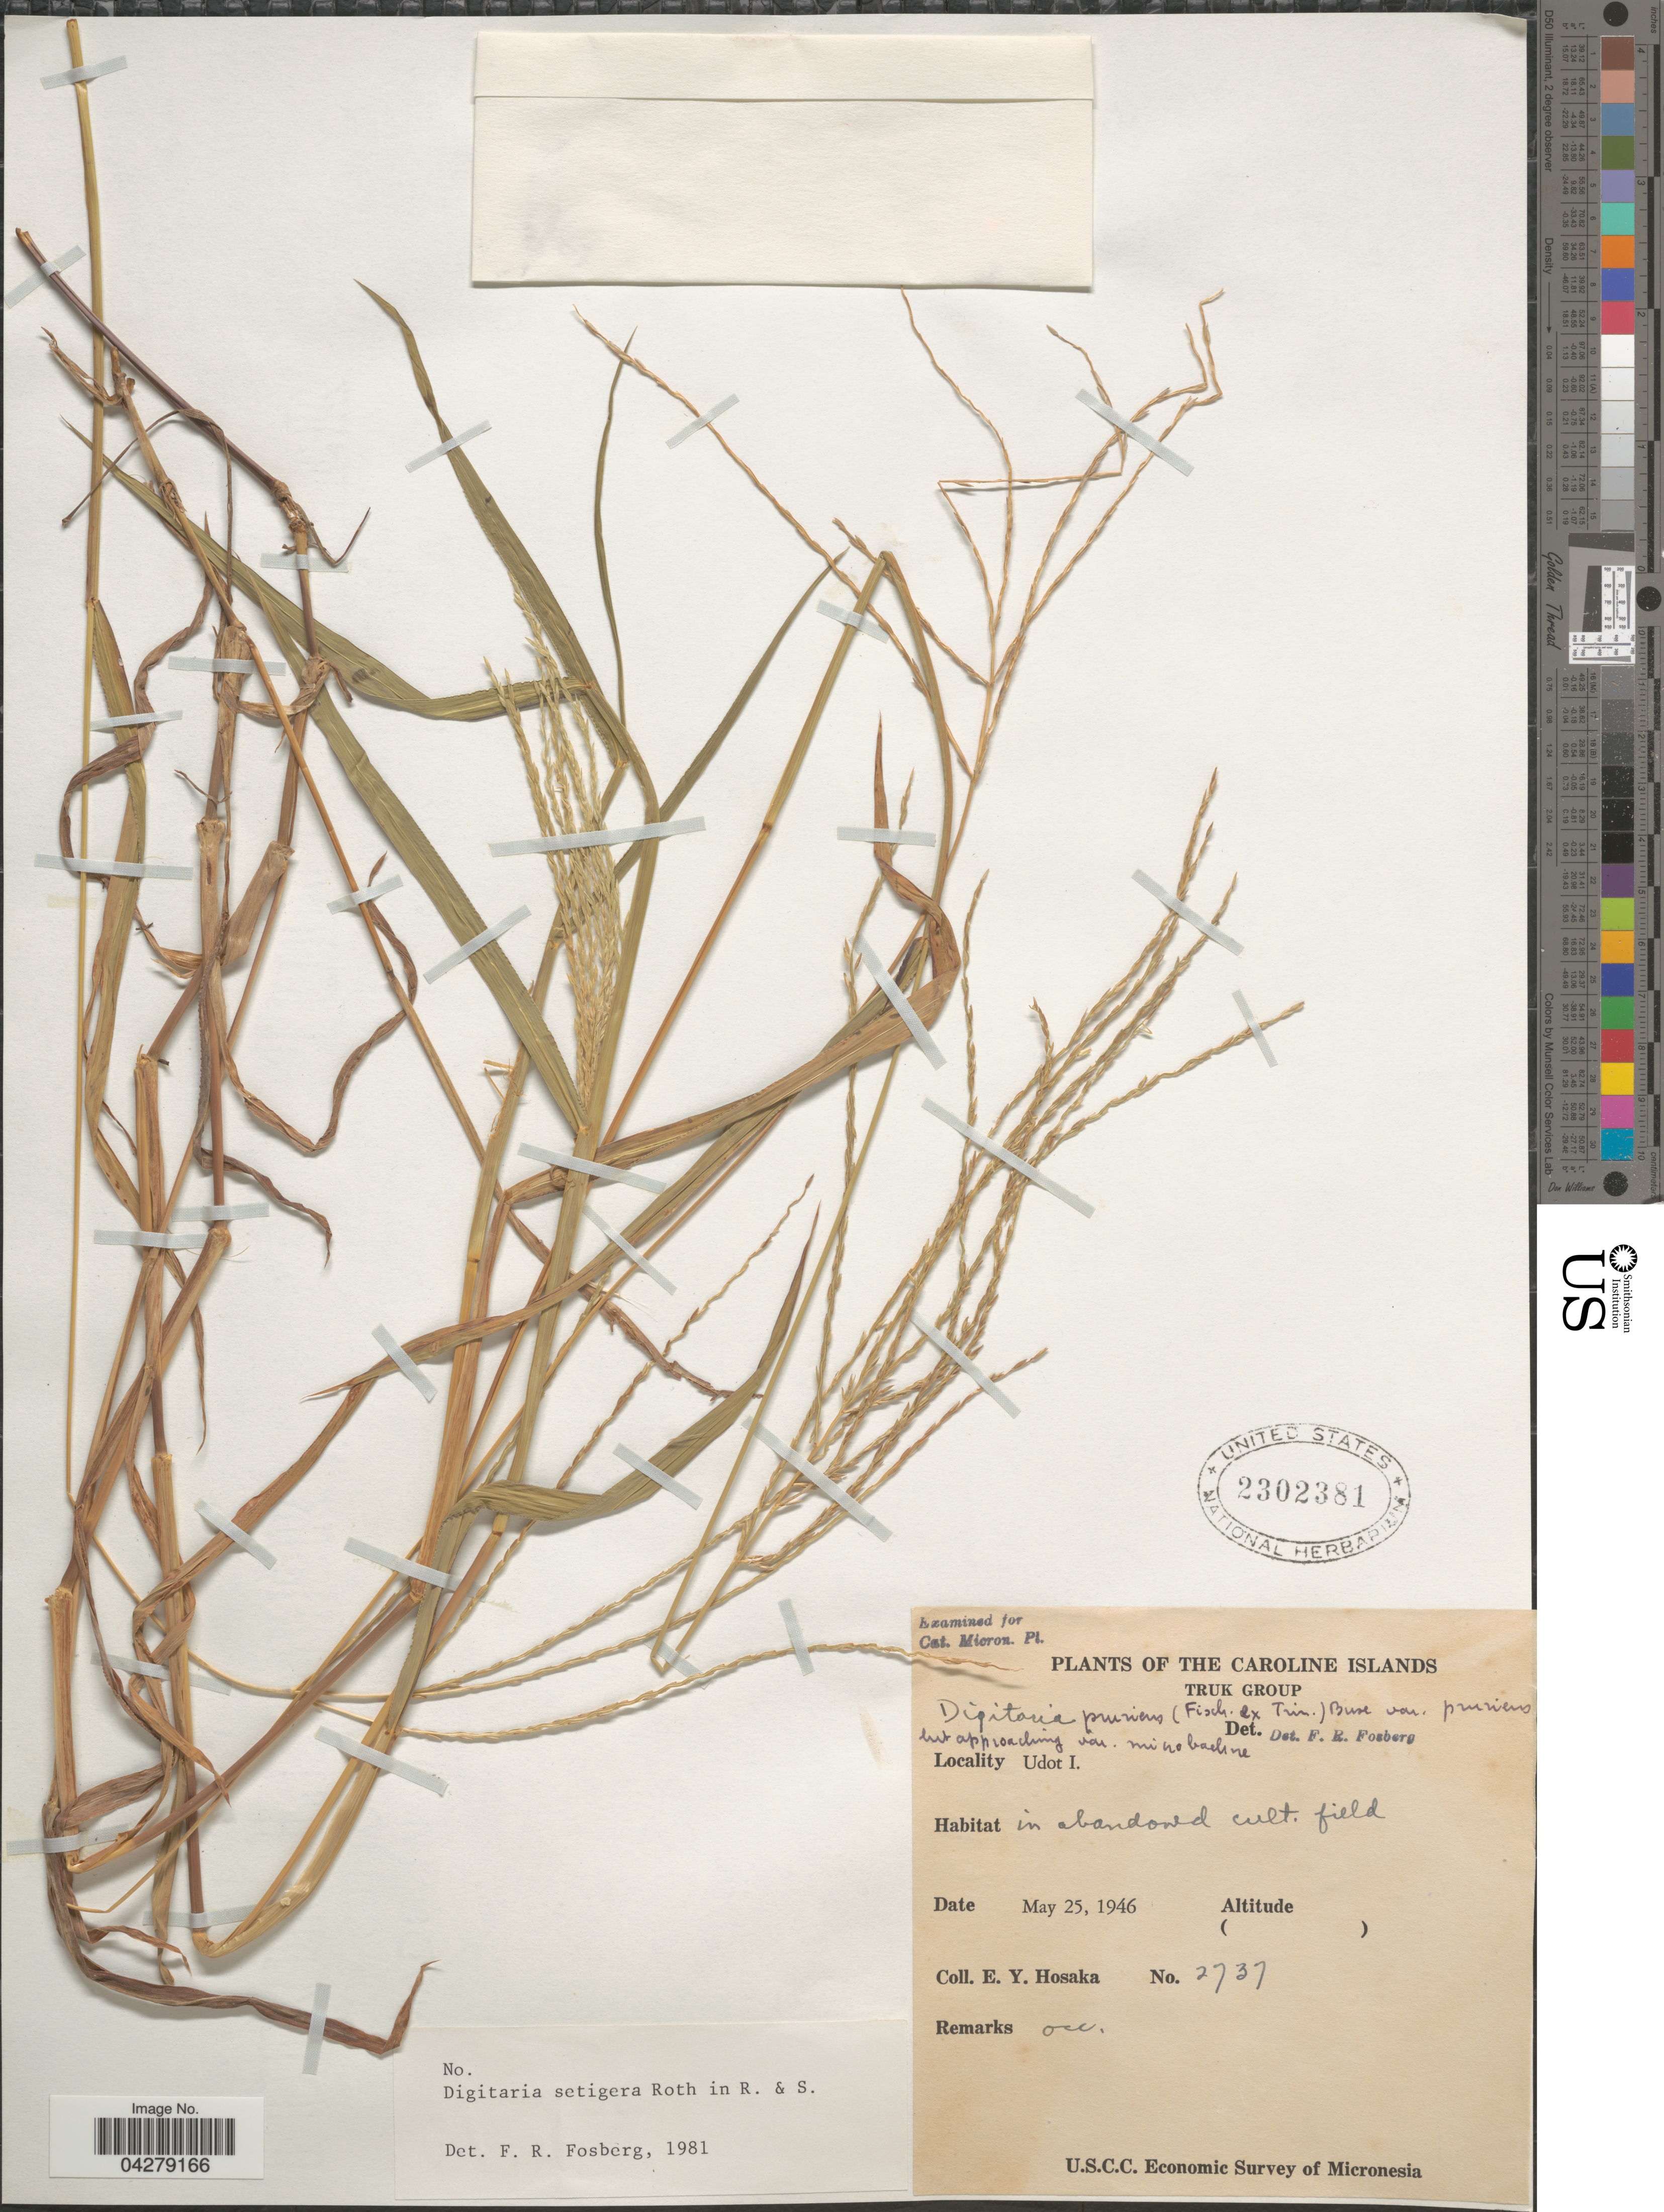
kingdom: Plantae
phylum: Tracheophyta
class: Liliopsida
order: Poales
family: Poaceae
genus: Digitaria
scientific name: Digitaria setigera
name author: Roth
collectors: E. Y. Hosaka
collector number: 2737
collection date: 1946-05-25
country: Micronesia, Federated States of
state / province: Truk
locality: The Caroline Islands. Truk Group. Udot I. U.S.C.C. Economic Survey of Micronesia.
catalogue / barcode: US 2302381